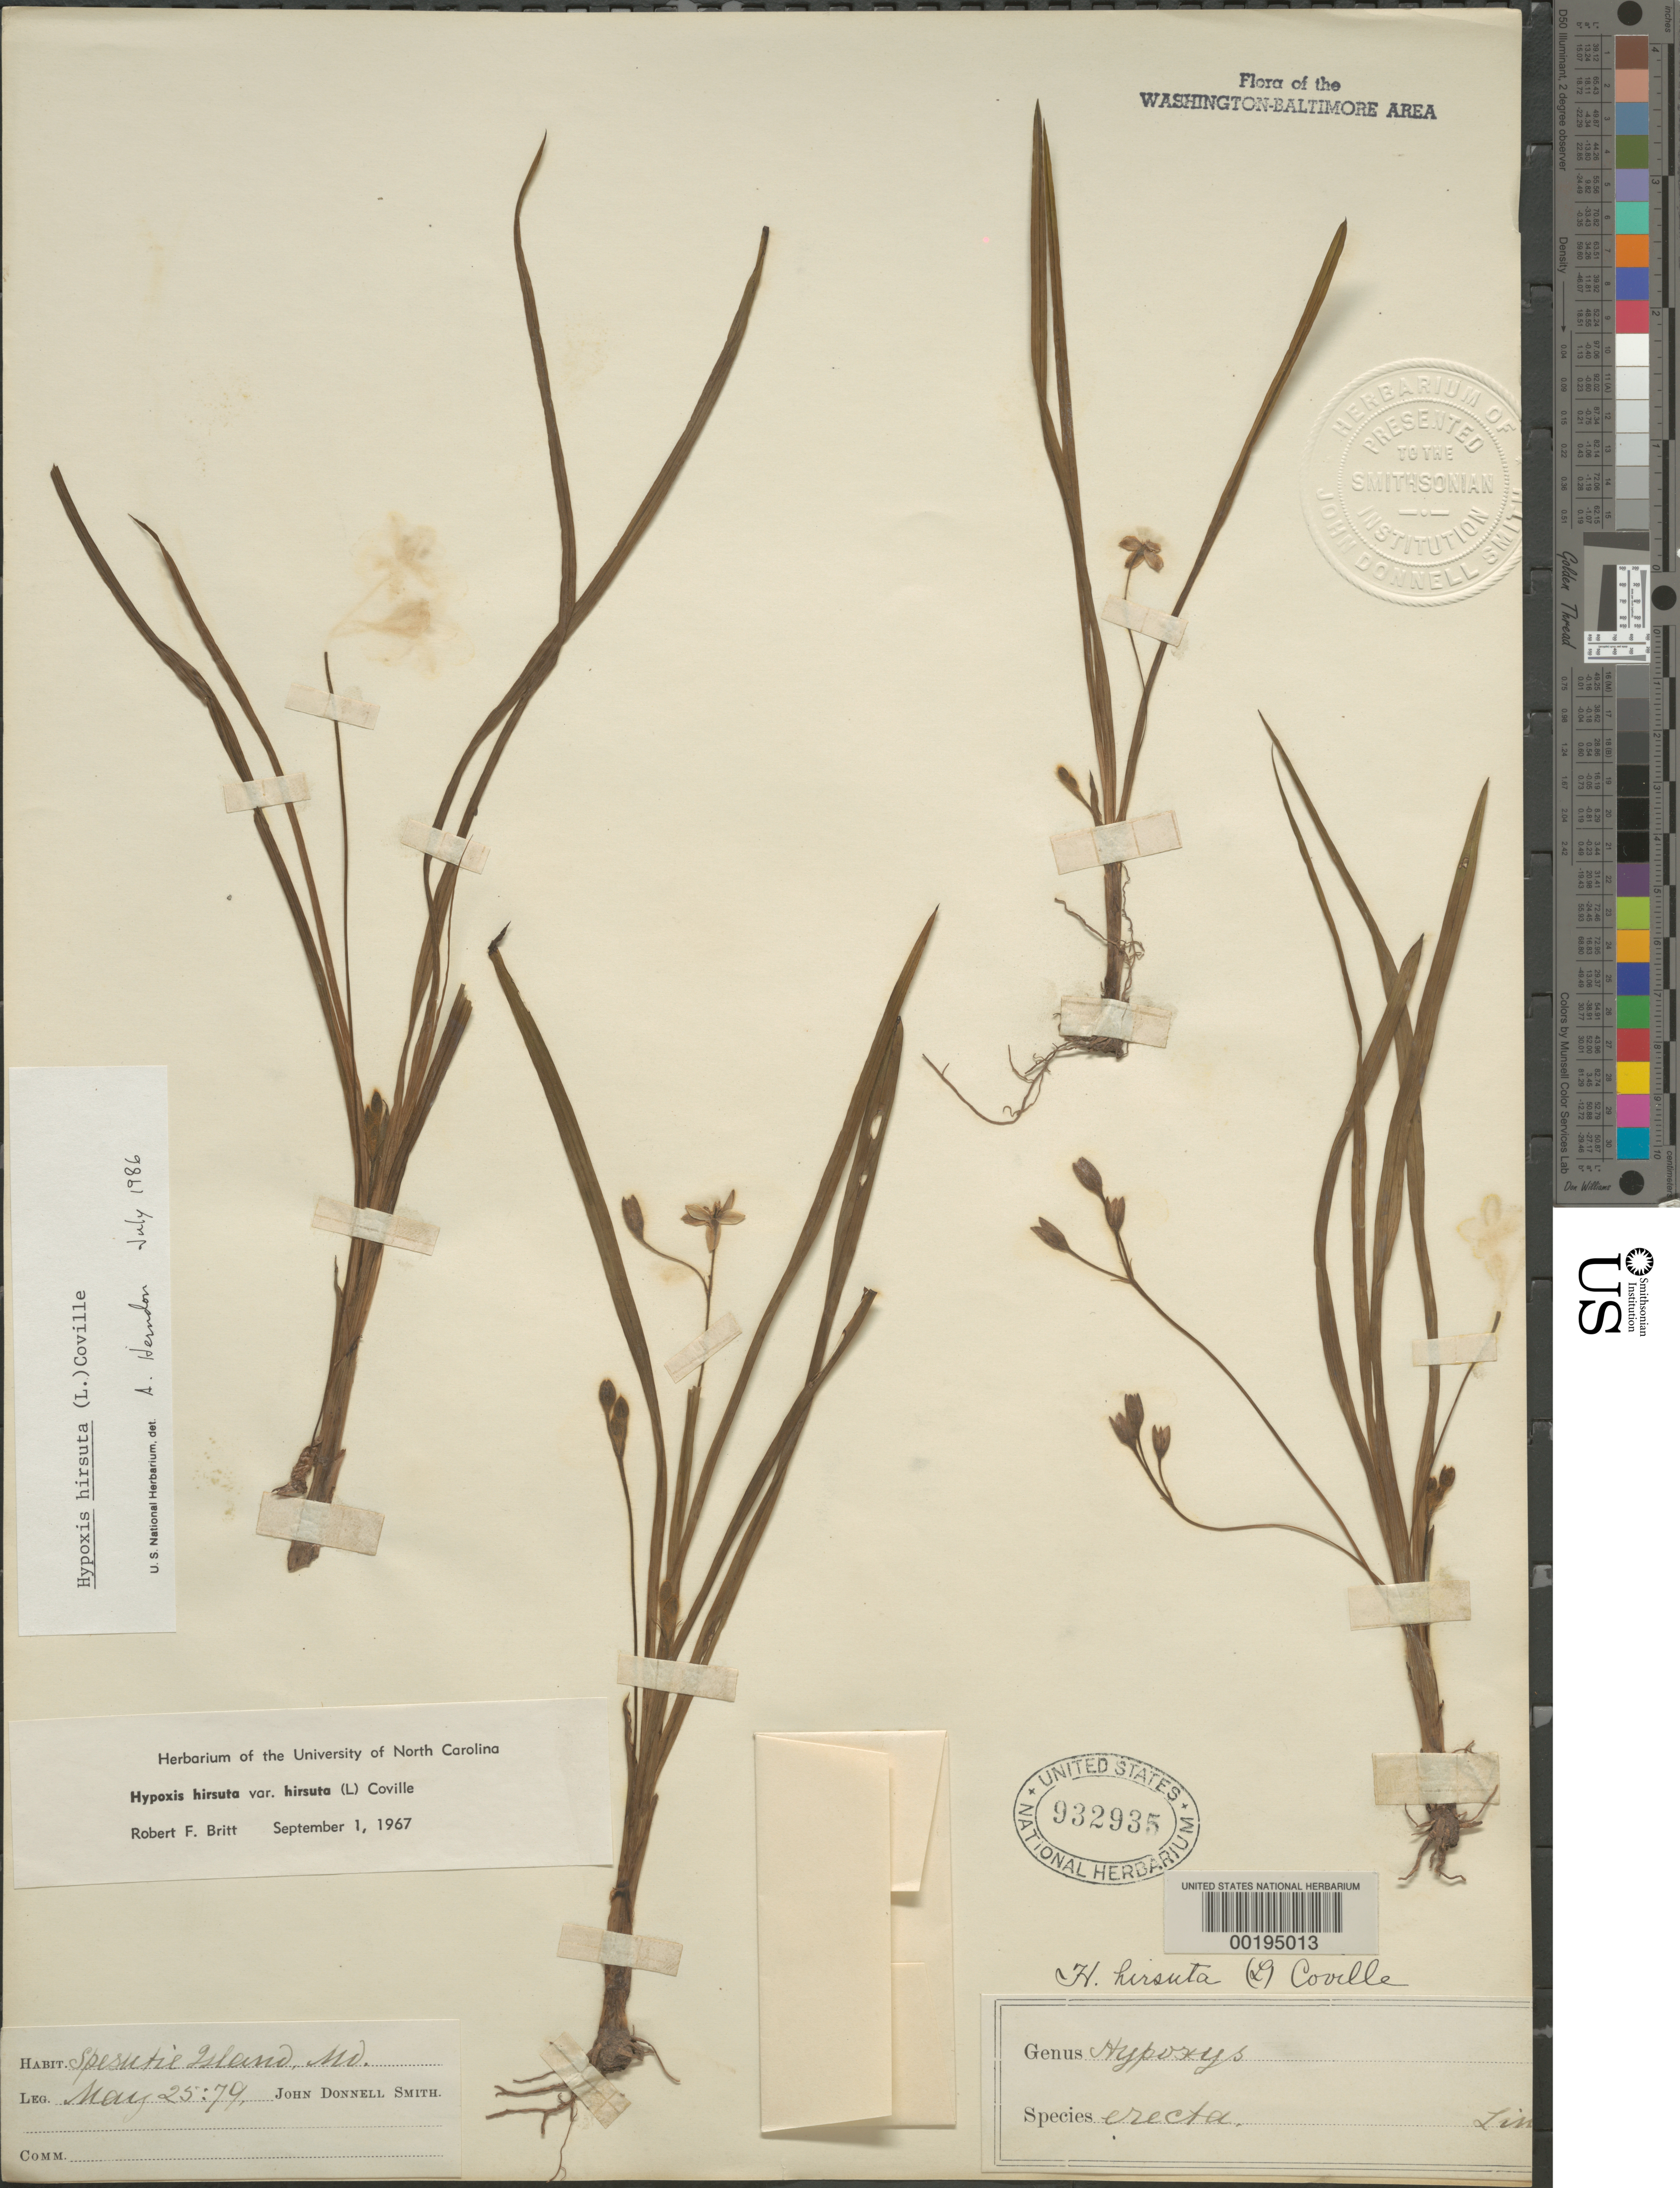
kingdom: Plantae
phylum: Tracheophyta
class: Liliopsida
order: Asparagales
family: Hypoxidaceae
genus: Hypoxis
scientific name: Hypoxis hirsuta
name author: (L.) Coville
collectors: J. Donnell Smith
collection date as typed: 25 May 1879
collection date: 1879-05-25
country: United States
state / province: Maryland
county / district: Harford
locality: Spesutie island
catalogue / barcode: US 932935